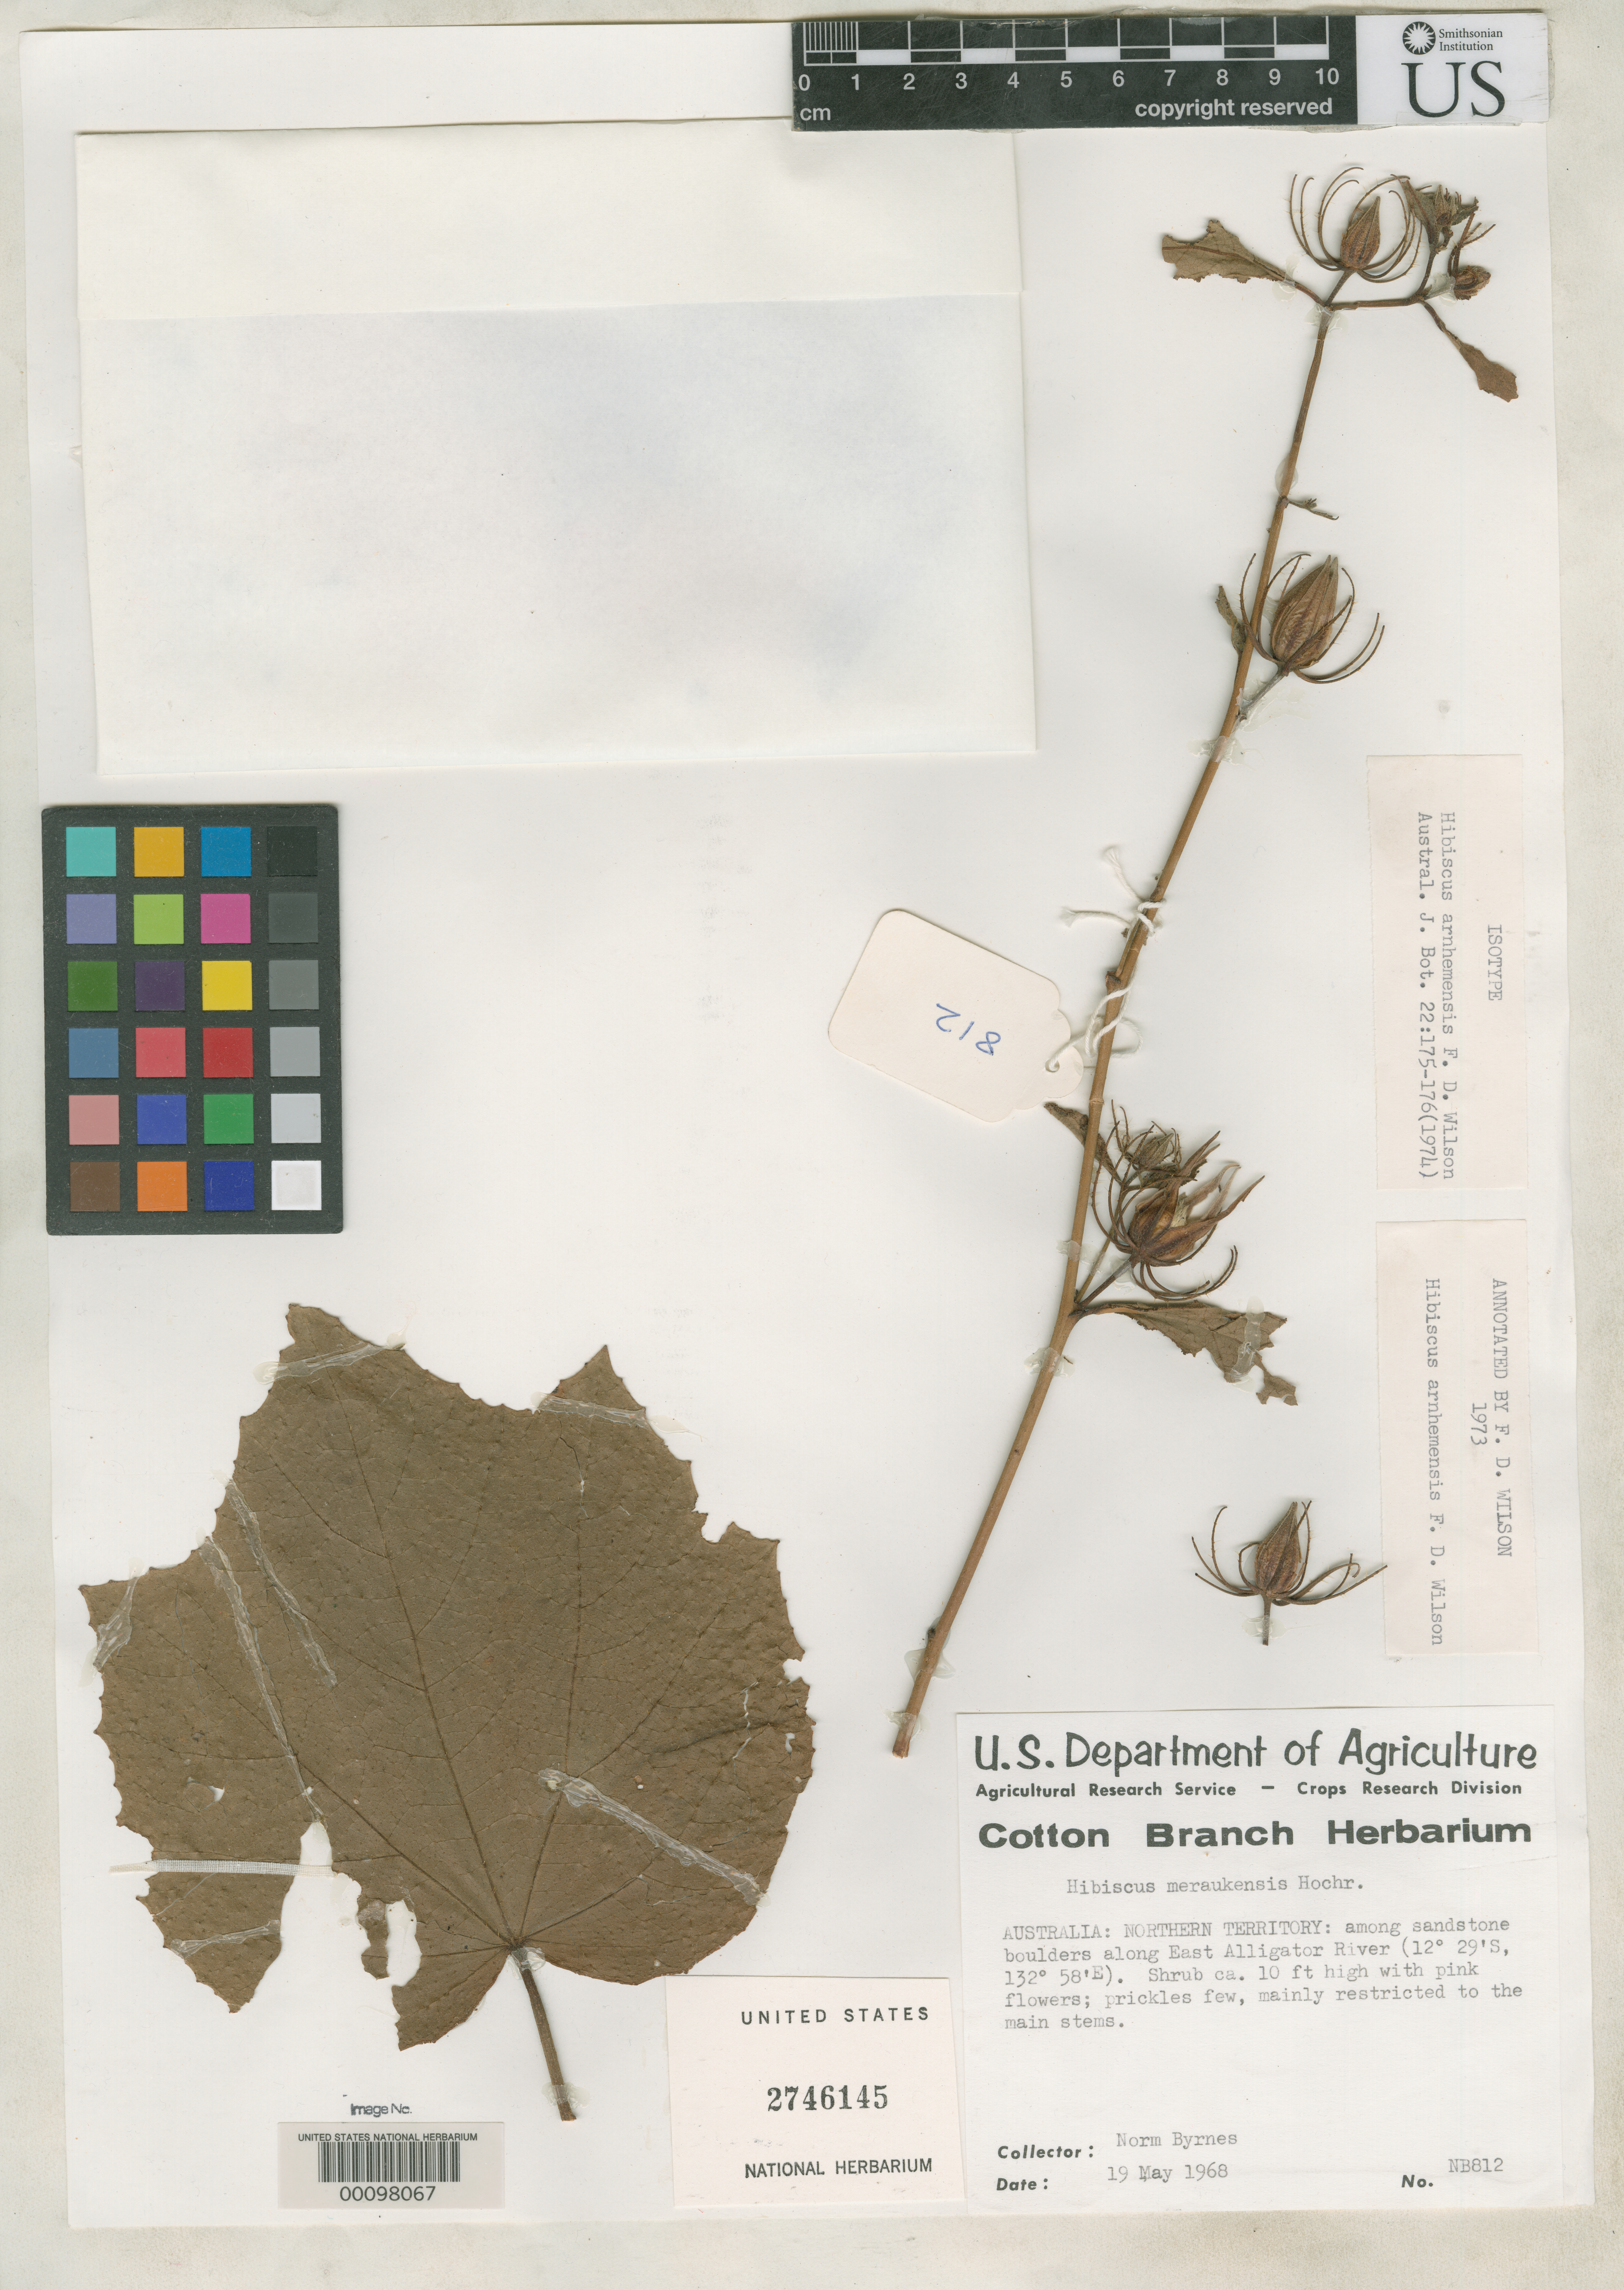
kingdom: Plantae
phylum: Tracheophyta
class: Magnoliopsida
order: Malvales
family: Malvaceae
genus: Hibiscus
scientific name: Hibiscus arnheimensis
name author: F.D. Wilson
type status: Isotype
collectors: N. Byrnes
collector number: NB812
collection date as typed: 19 May 1968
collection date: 1968-05-19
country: Australia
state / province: Northern Territory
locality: East Alligator River.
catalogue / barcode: US 2746145